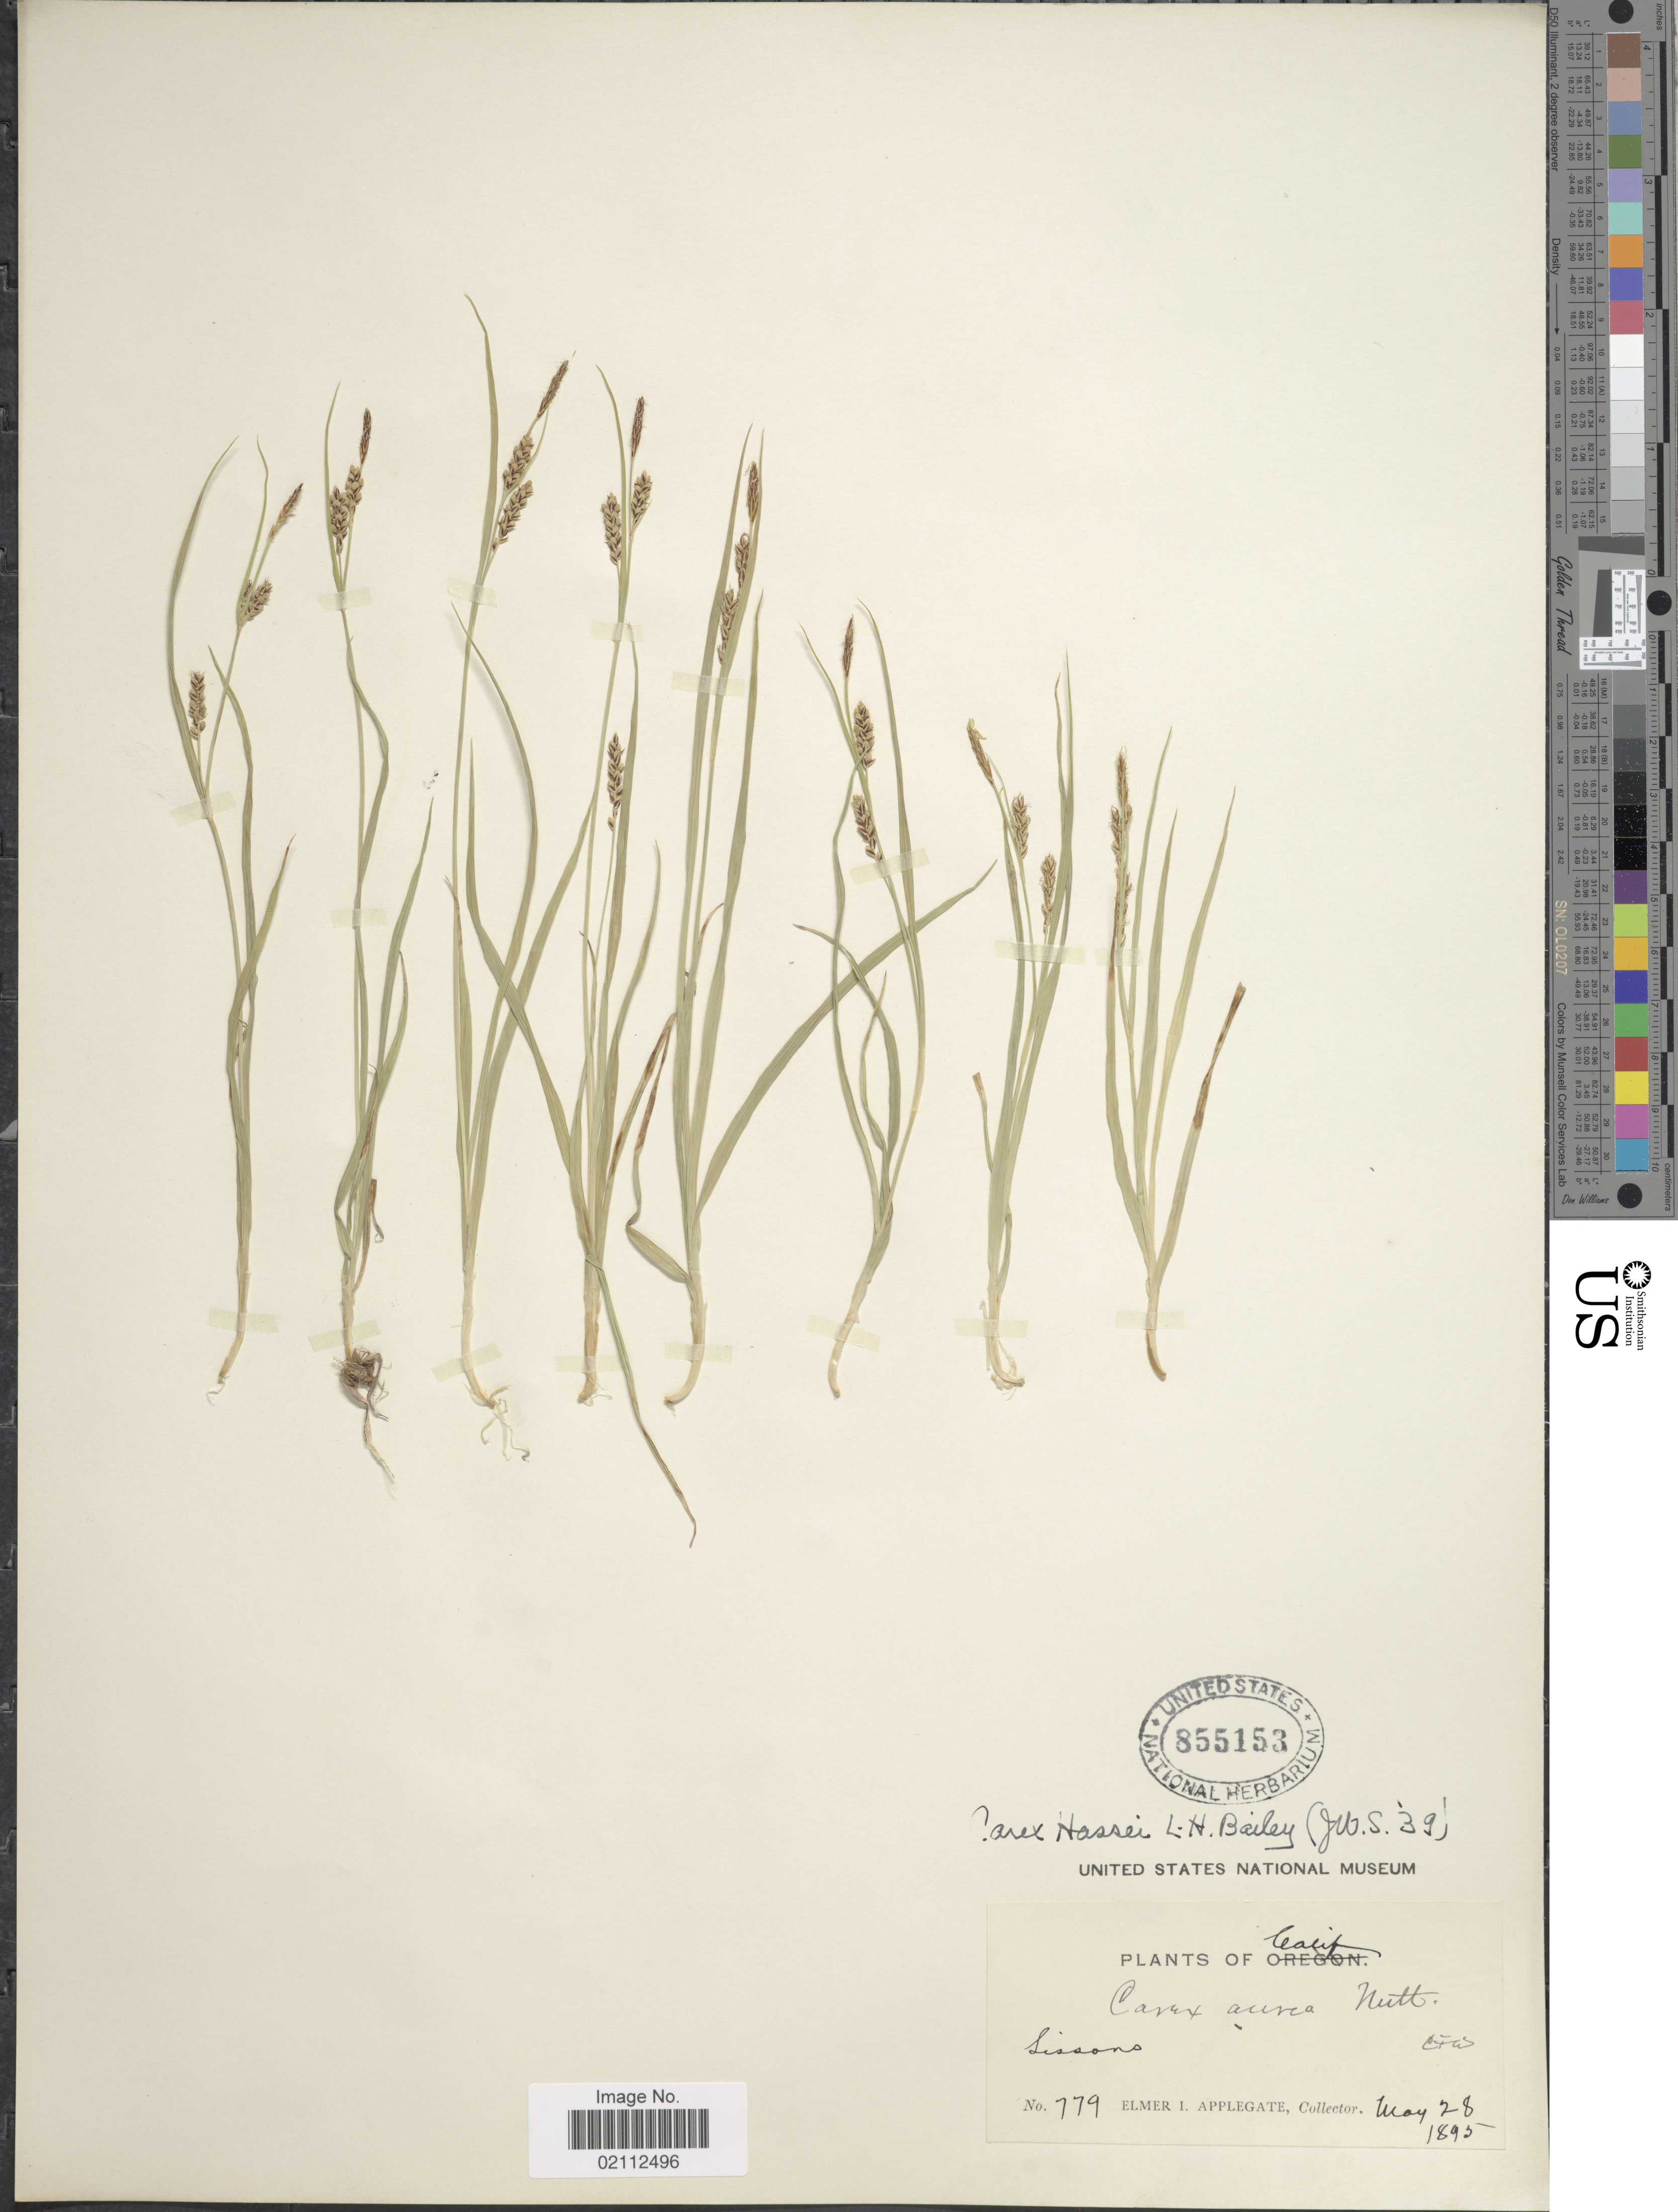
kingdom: Plantae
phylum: Tracheophyta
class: Liliopsida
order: Poales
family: Cyperaceae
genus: Carex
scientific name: Carex hassei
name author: L.H. Bailey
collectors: E. I. Applegate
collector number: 779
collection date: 1895-05-28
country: United States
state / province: California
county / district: Siskiyou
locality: Sissons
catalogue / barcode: US 855153